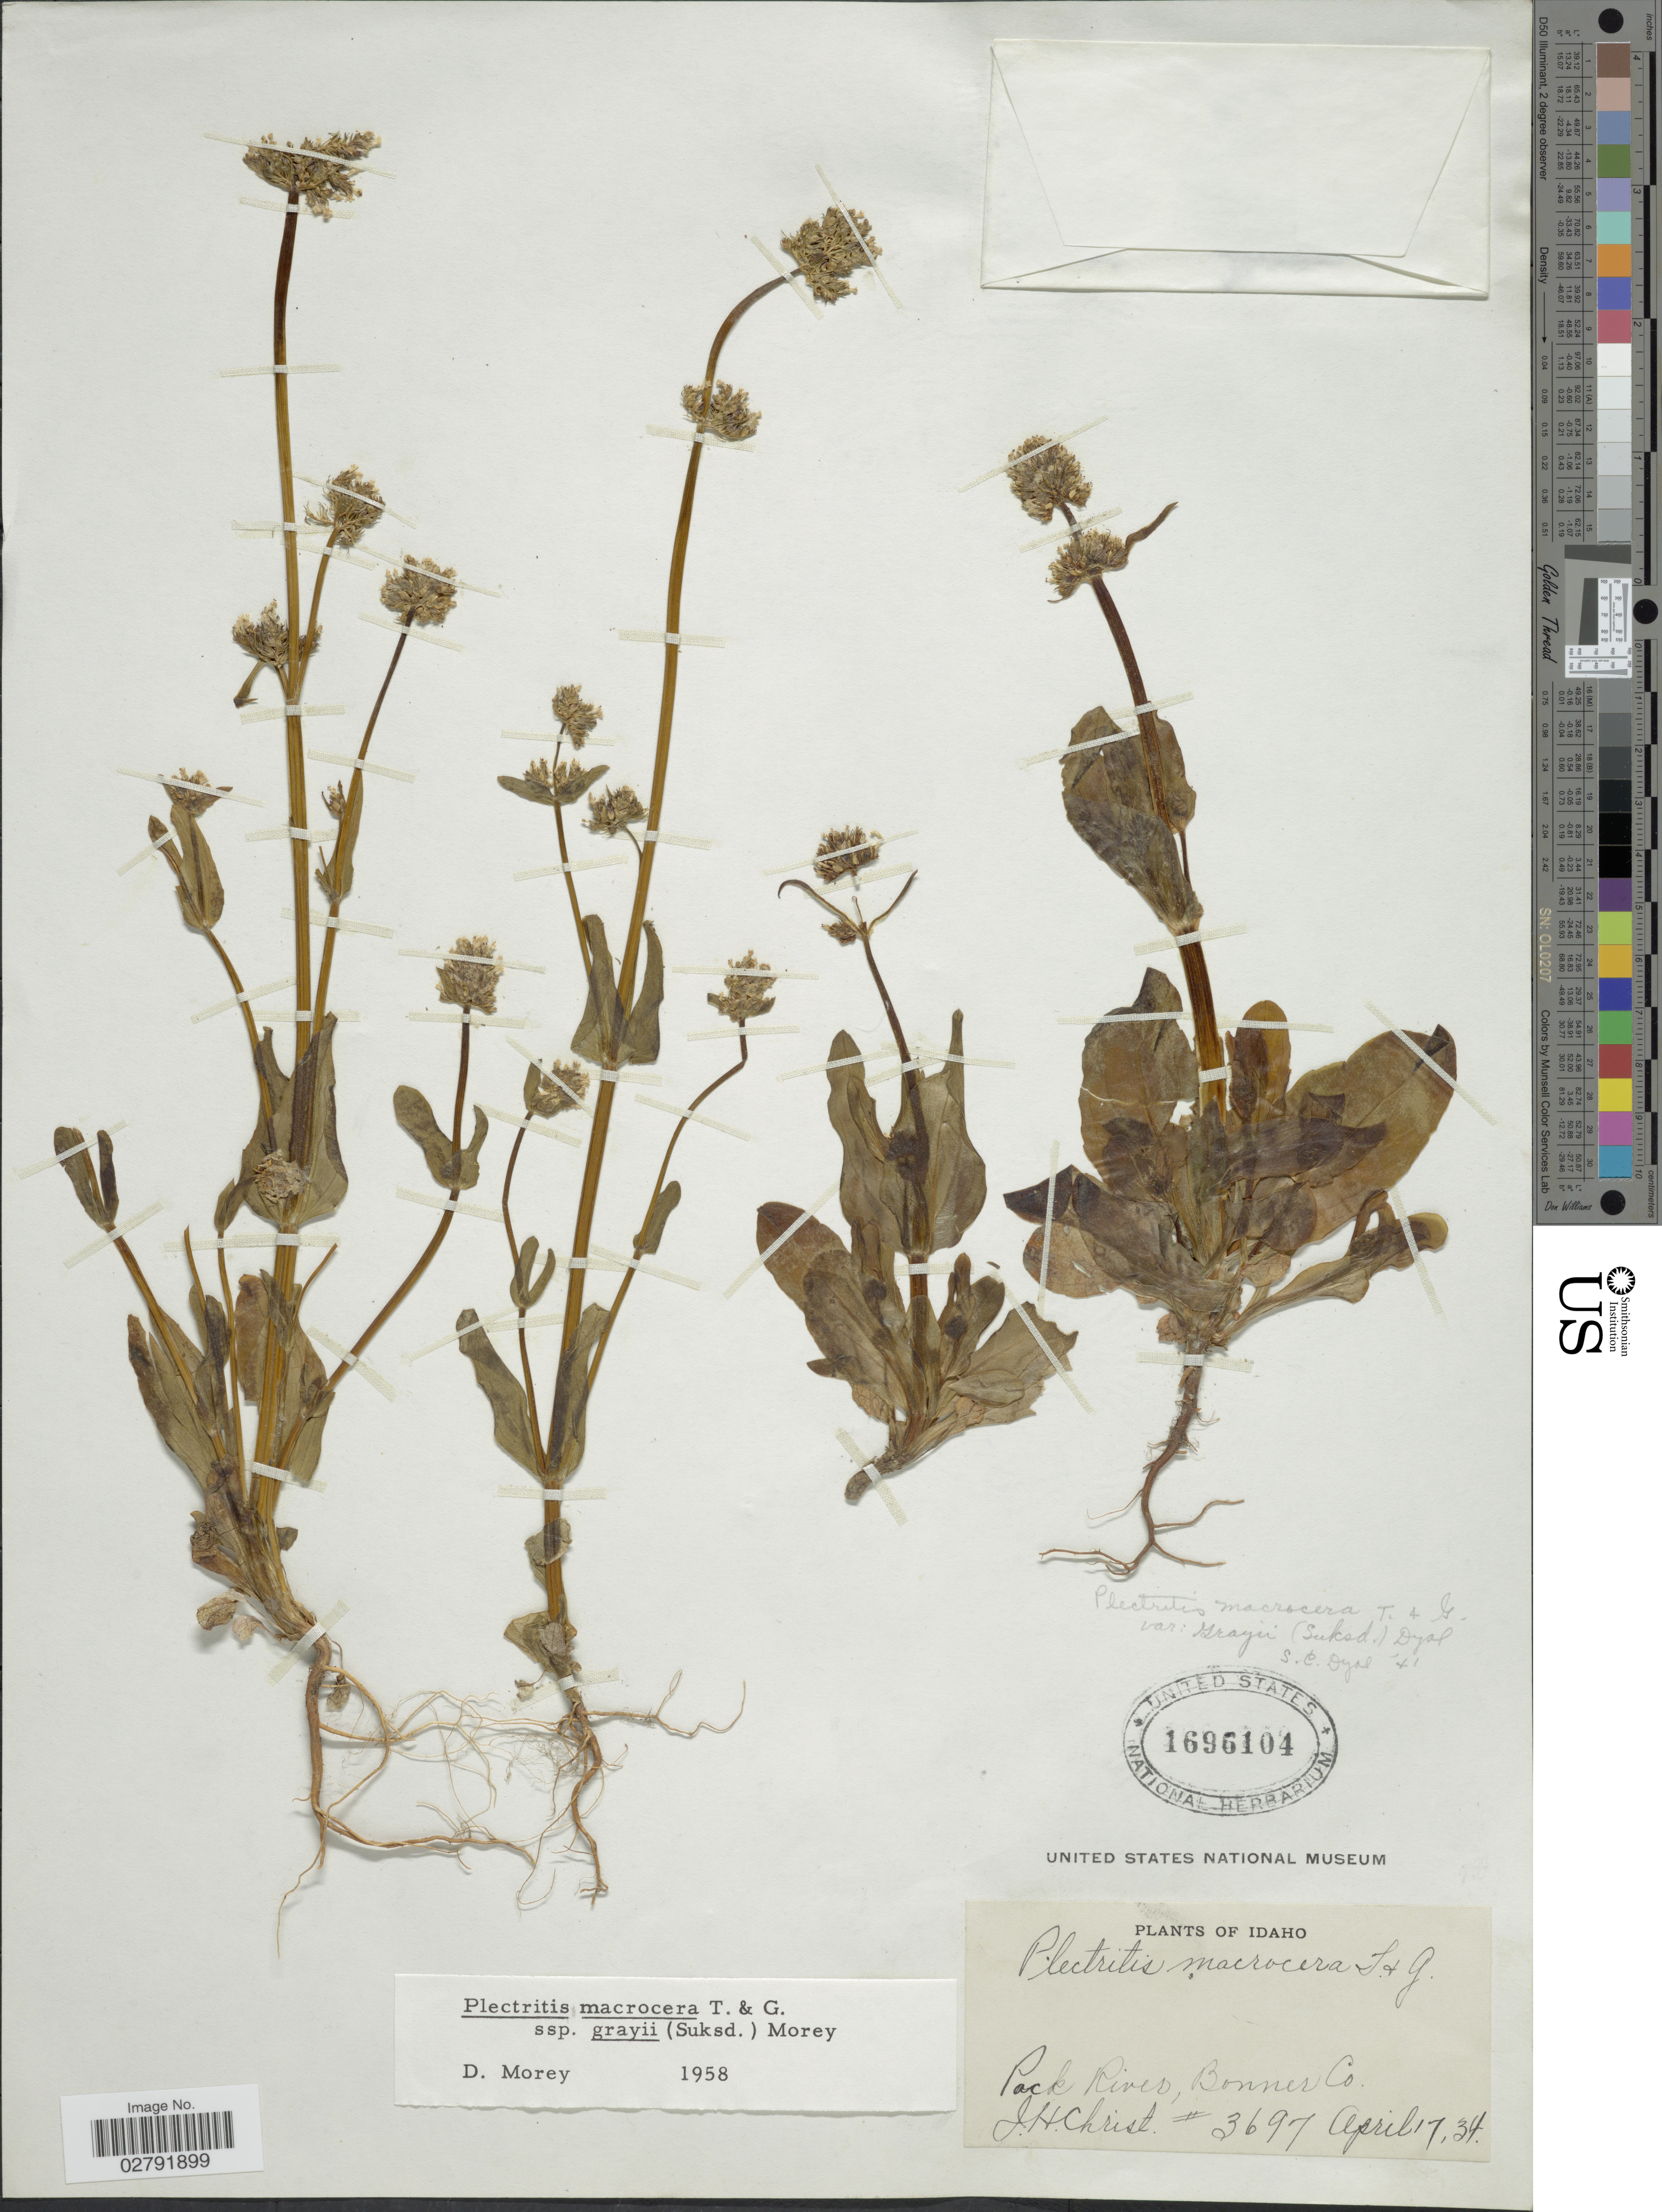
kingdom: Plantae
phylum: Tracheophyta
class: Magnoliopsida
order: Dipsacales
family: Caprifoliaceae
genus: Plectritis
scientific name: Plectritis macrocera subsp. grayi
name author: (Suksd.) Morey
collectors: J. H. Christ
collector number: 3697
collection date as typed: Transcribed d/m/y: 17/4/34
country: United States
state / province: Idaho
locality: Pack River, Bonner Co.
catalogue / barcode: US 1696104